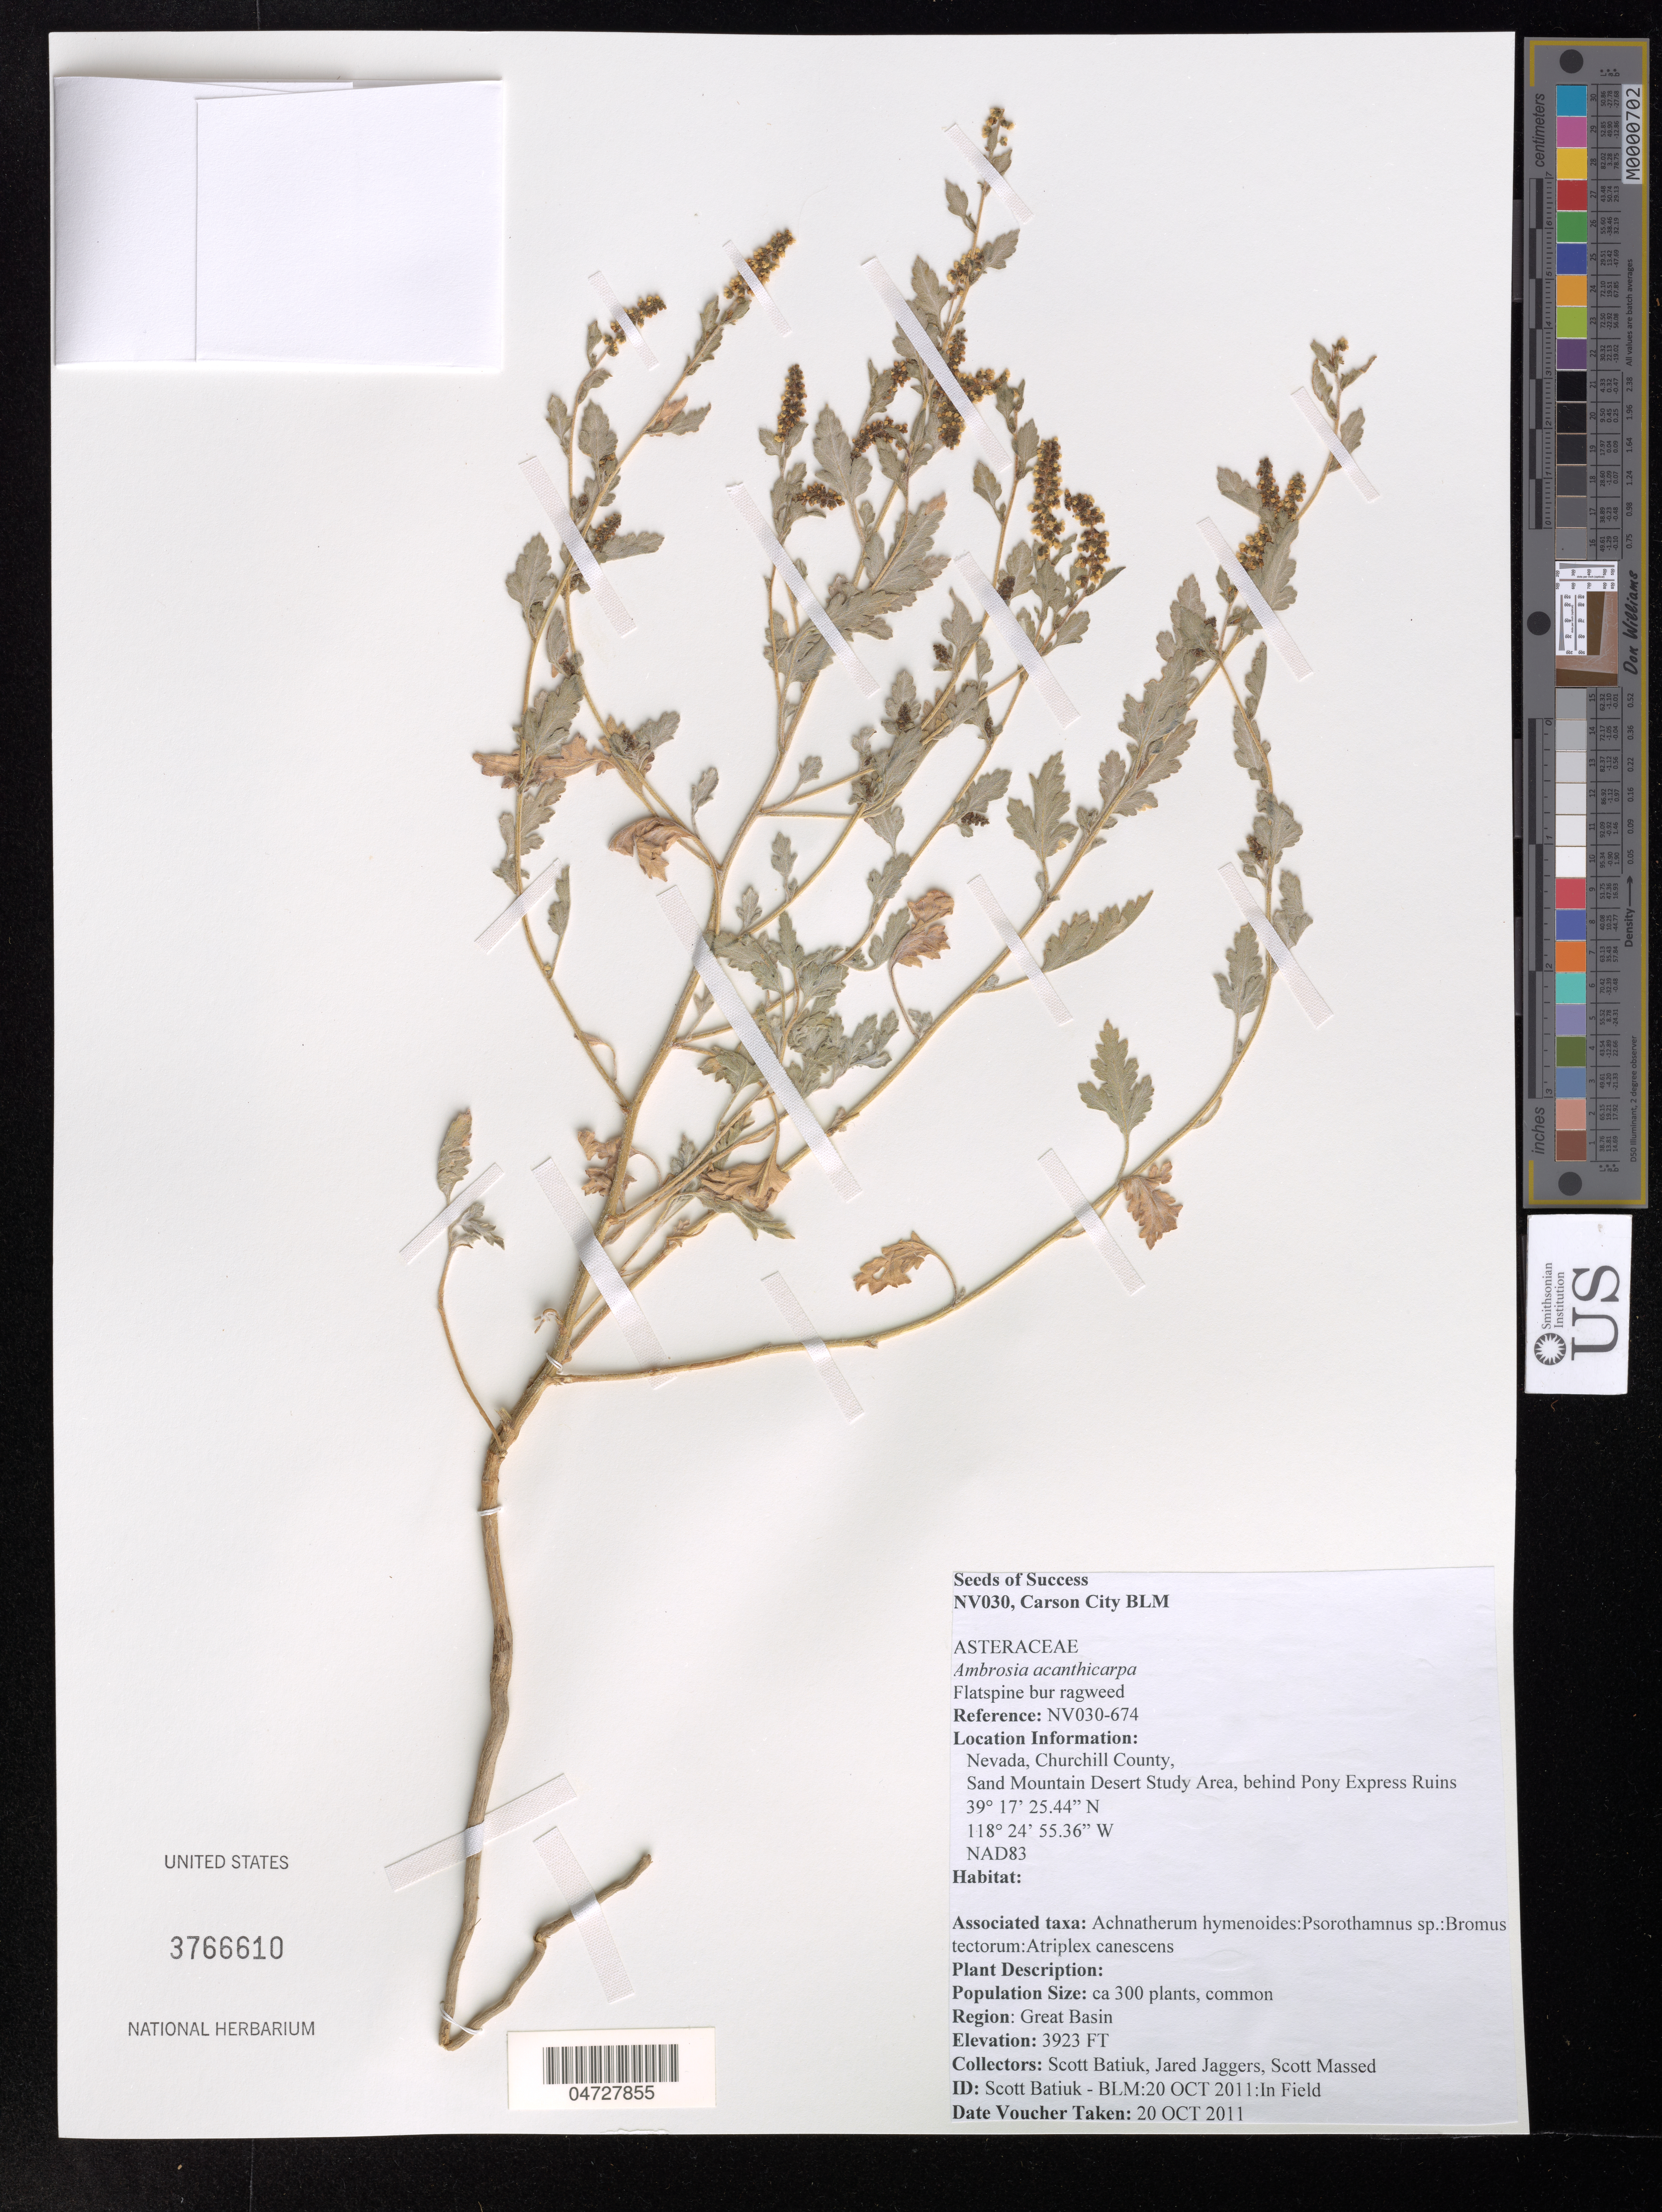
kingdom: Plantae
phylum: Tracheophyta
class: Magnoliopsida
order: Asterales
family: Asteraceae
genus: Ambrosia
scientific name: Ambrosia acanthicarpa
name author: Hook.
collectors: S. Batiuk, J. Jaggers & S. Massed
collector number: NV030-674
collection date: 2011-10-20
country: United States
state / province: Nevada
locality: Churchill County, Sand Mountain Desert Study Area, behind Pony Express Ruins.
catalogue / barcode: US 3766610